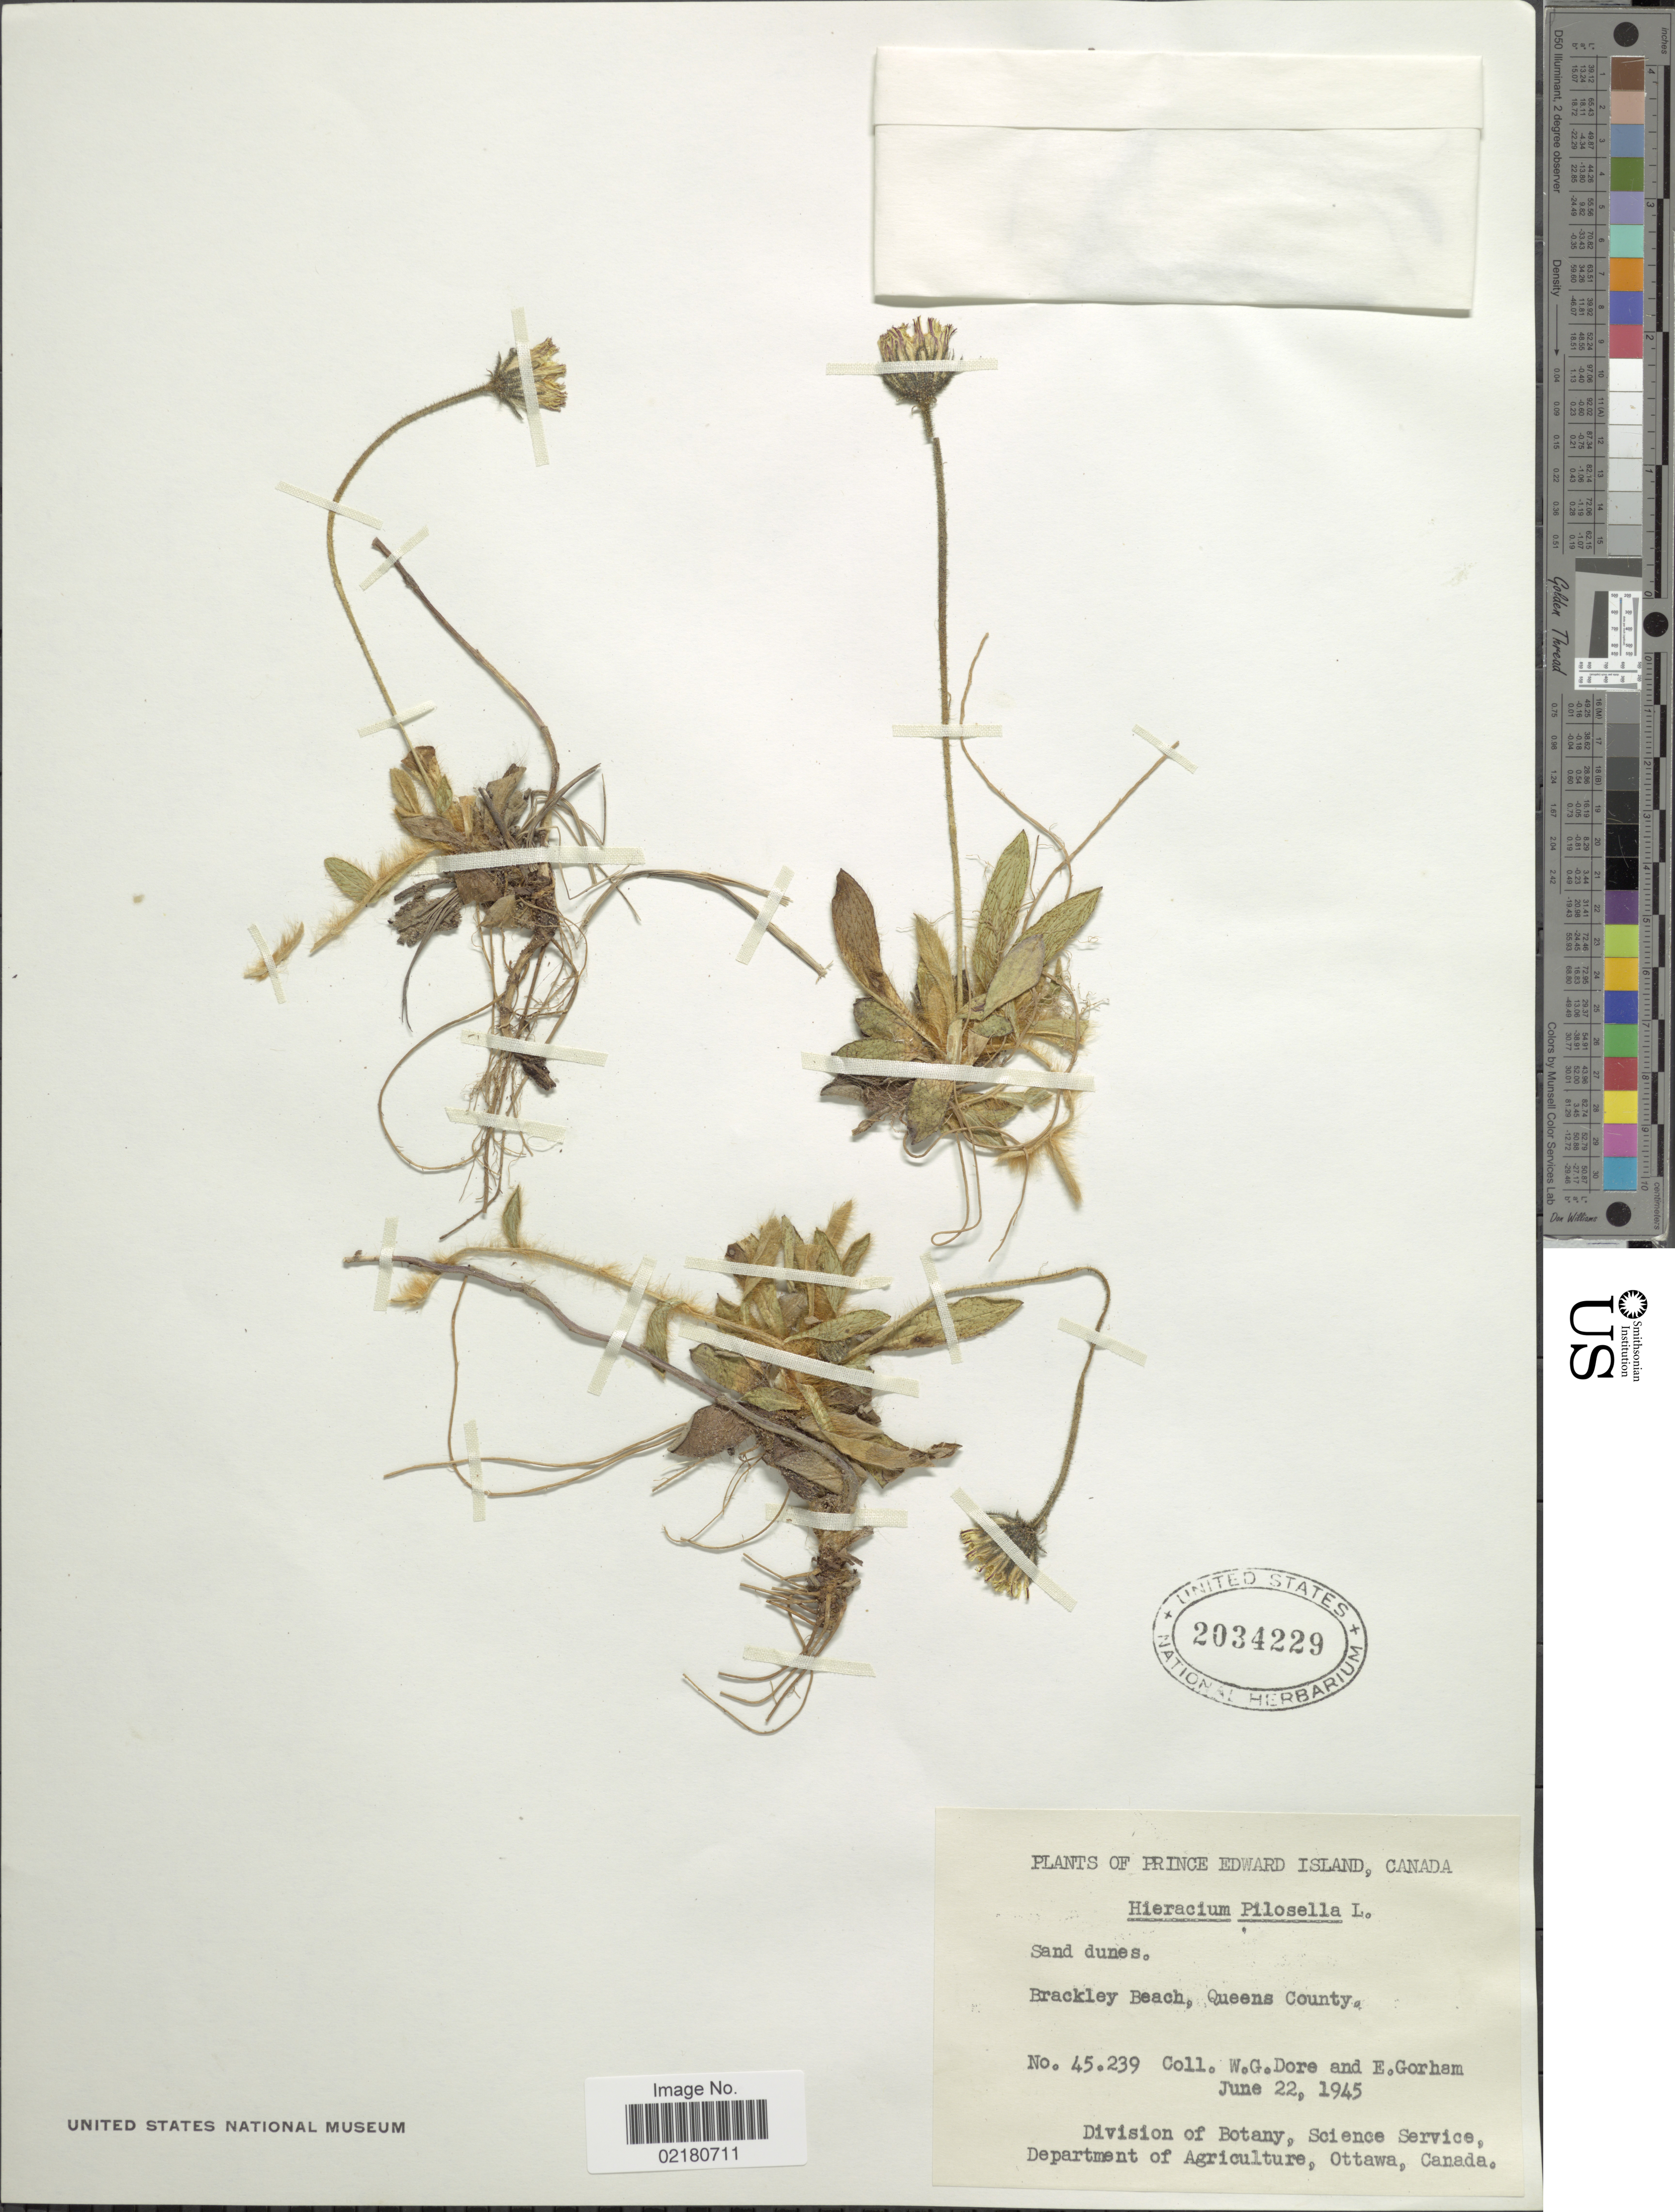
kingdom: Plantae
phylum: Tracheophyta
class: Magnoliopsida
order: Asterales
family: Asteraceae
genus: Pilosella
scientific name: Pilosella officinarum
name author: Vaill.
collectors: W. Dore & E. Gorham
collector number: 45.239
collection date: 1945-06-22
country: Canada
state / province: Prince Edward Island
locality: Canada, Sand dunes, Brackley Beach, Queens County,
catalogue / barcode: US 2034229